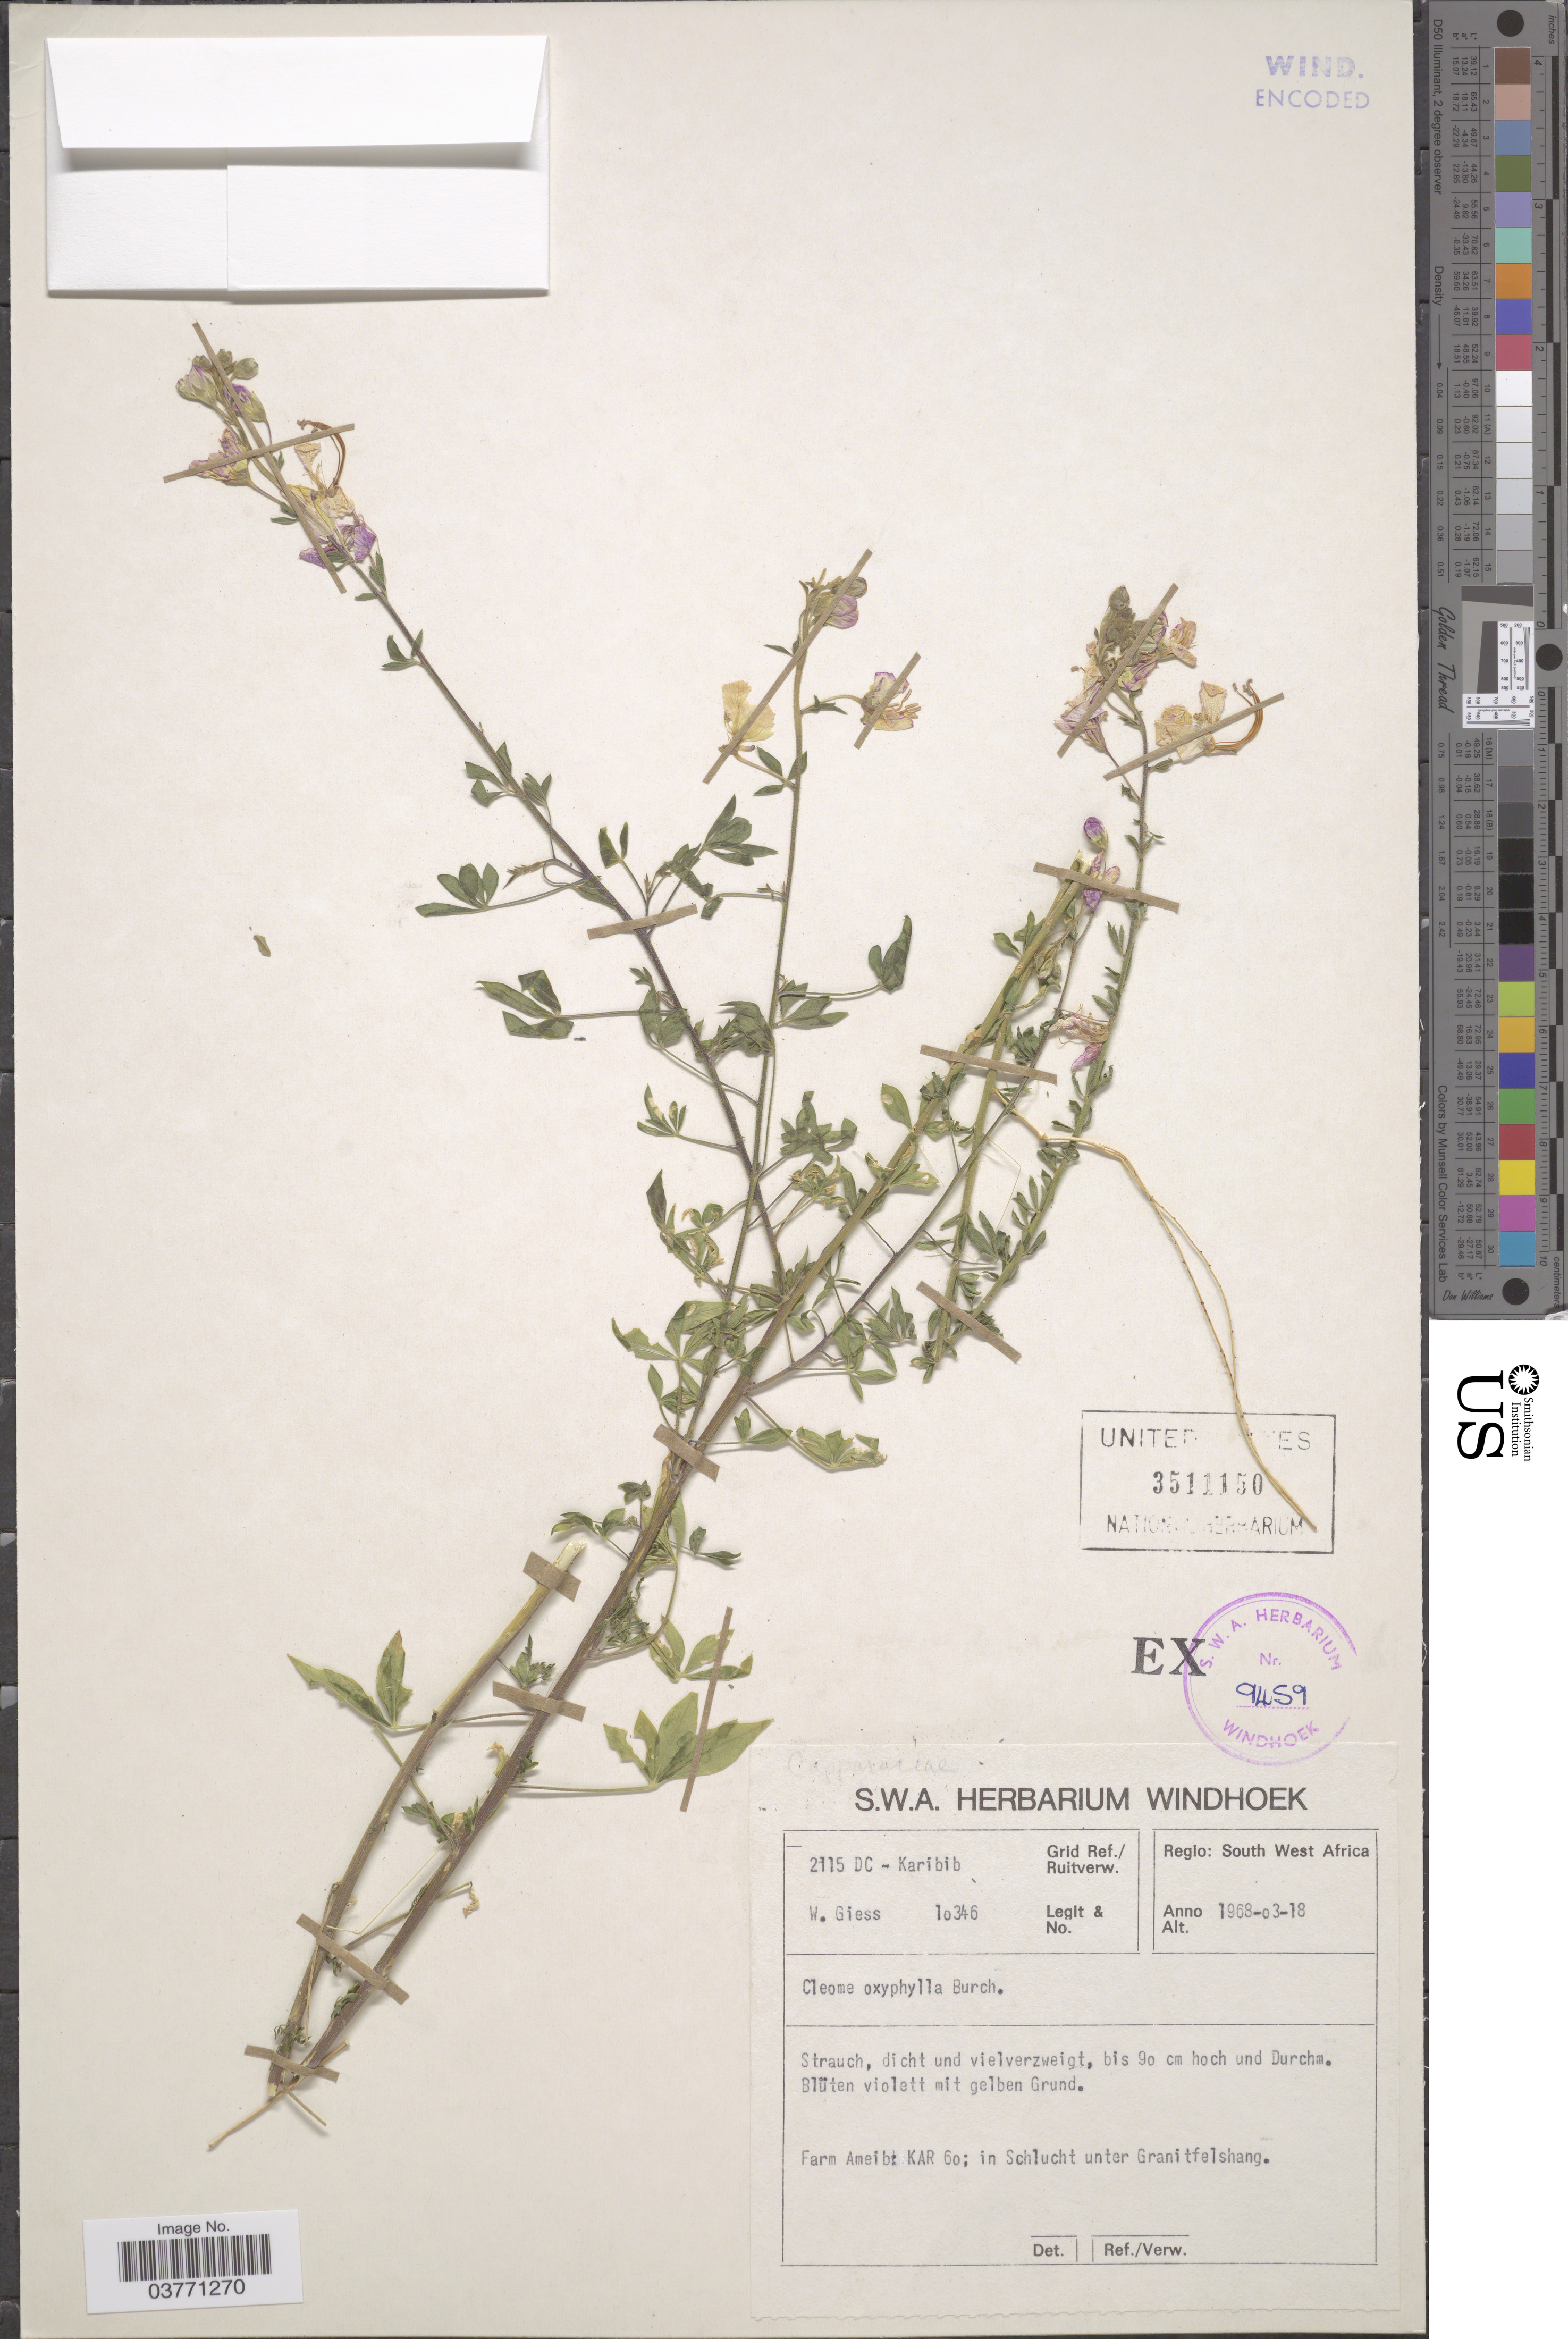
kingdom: Plantae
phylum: Tracheophyta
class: Magnoliopsida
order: Brassicales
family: Cleomaceae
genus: Sieruela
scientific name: Sieruela oxyphylla var. oxyphylla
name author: (Burch.) Roalson & J.C. Hall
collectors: W. Giess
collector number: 10346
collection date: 1968-03-18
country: Namibia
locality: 2115 DC-Karibib Grid Ref./ Ruitverw. Regio: South West Africa. Farm Ameib: Kar 60.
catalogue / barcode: US 3511150